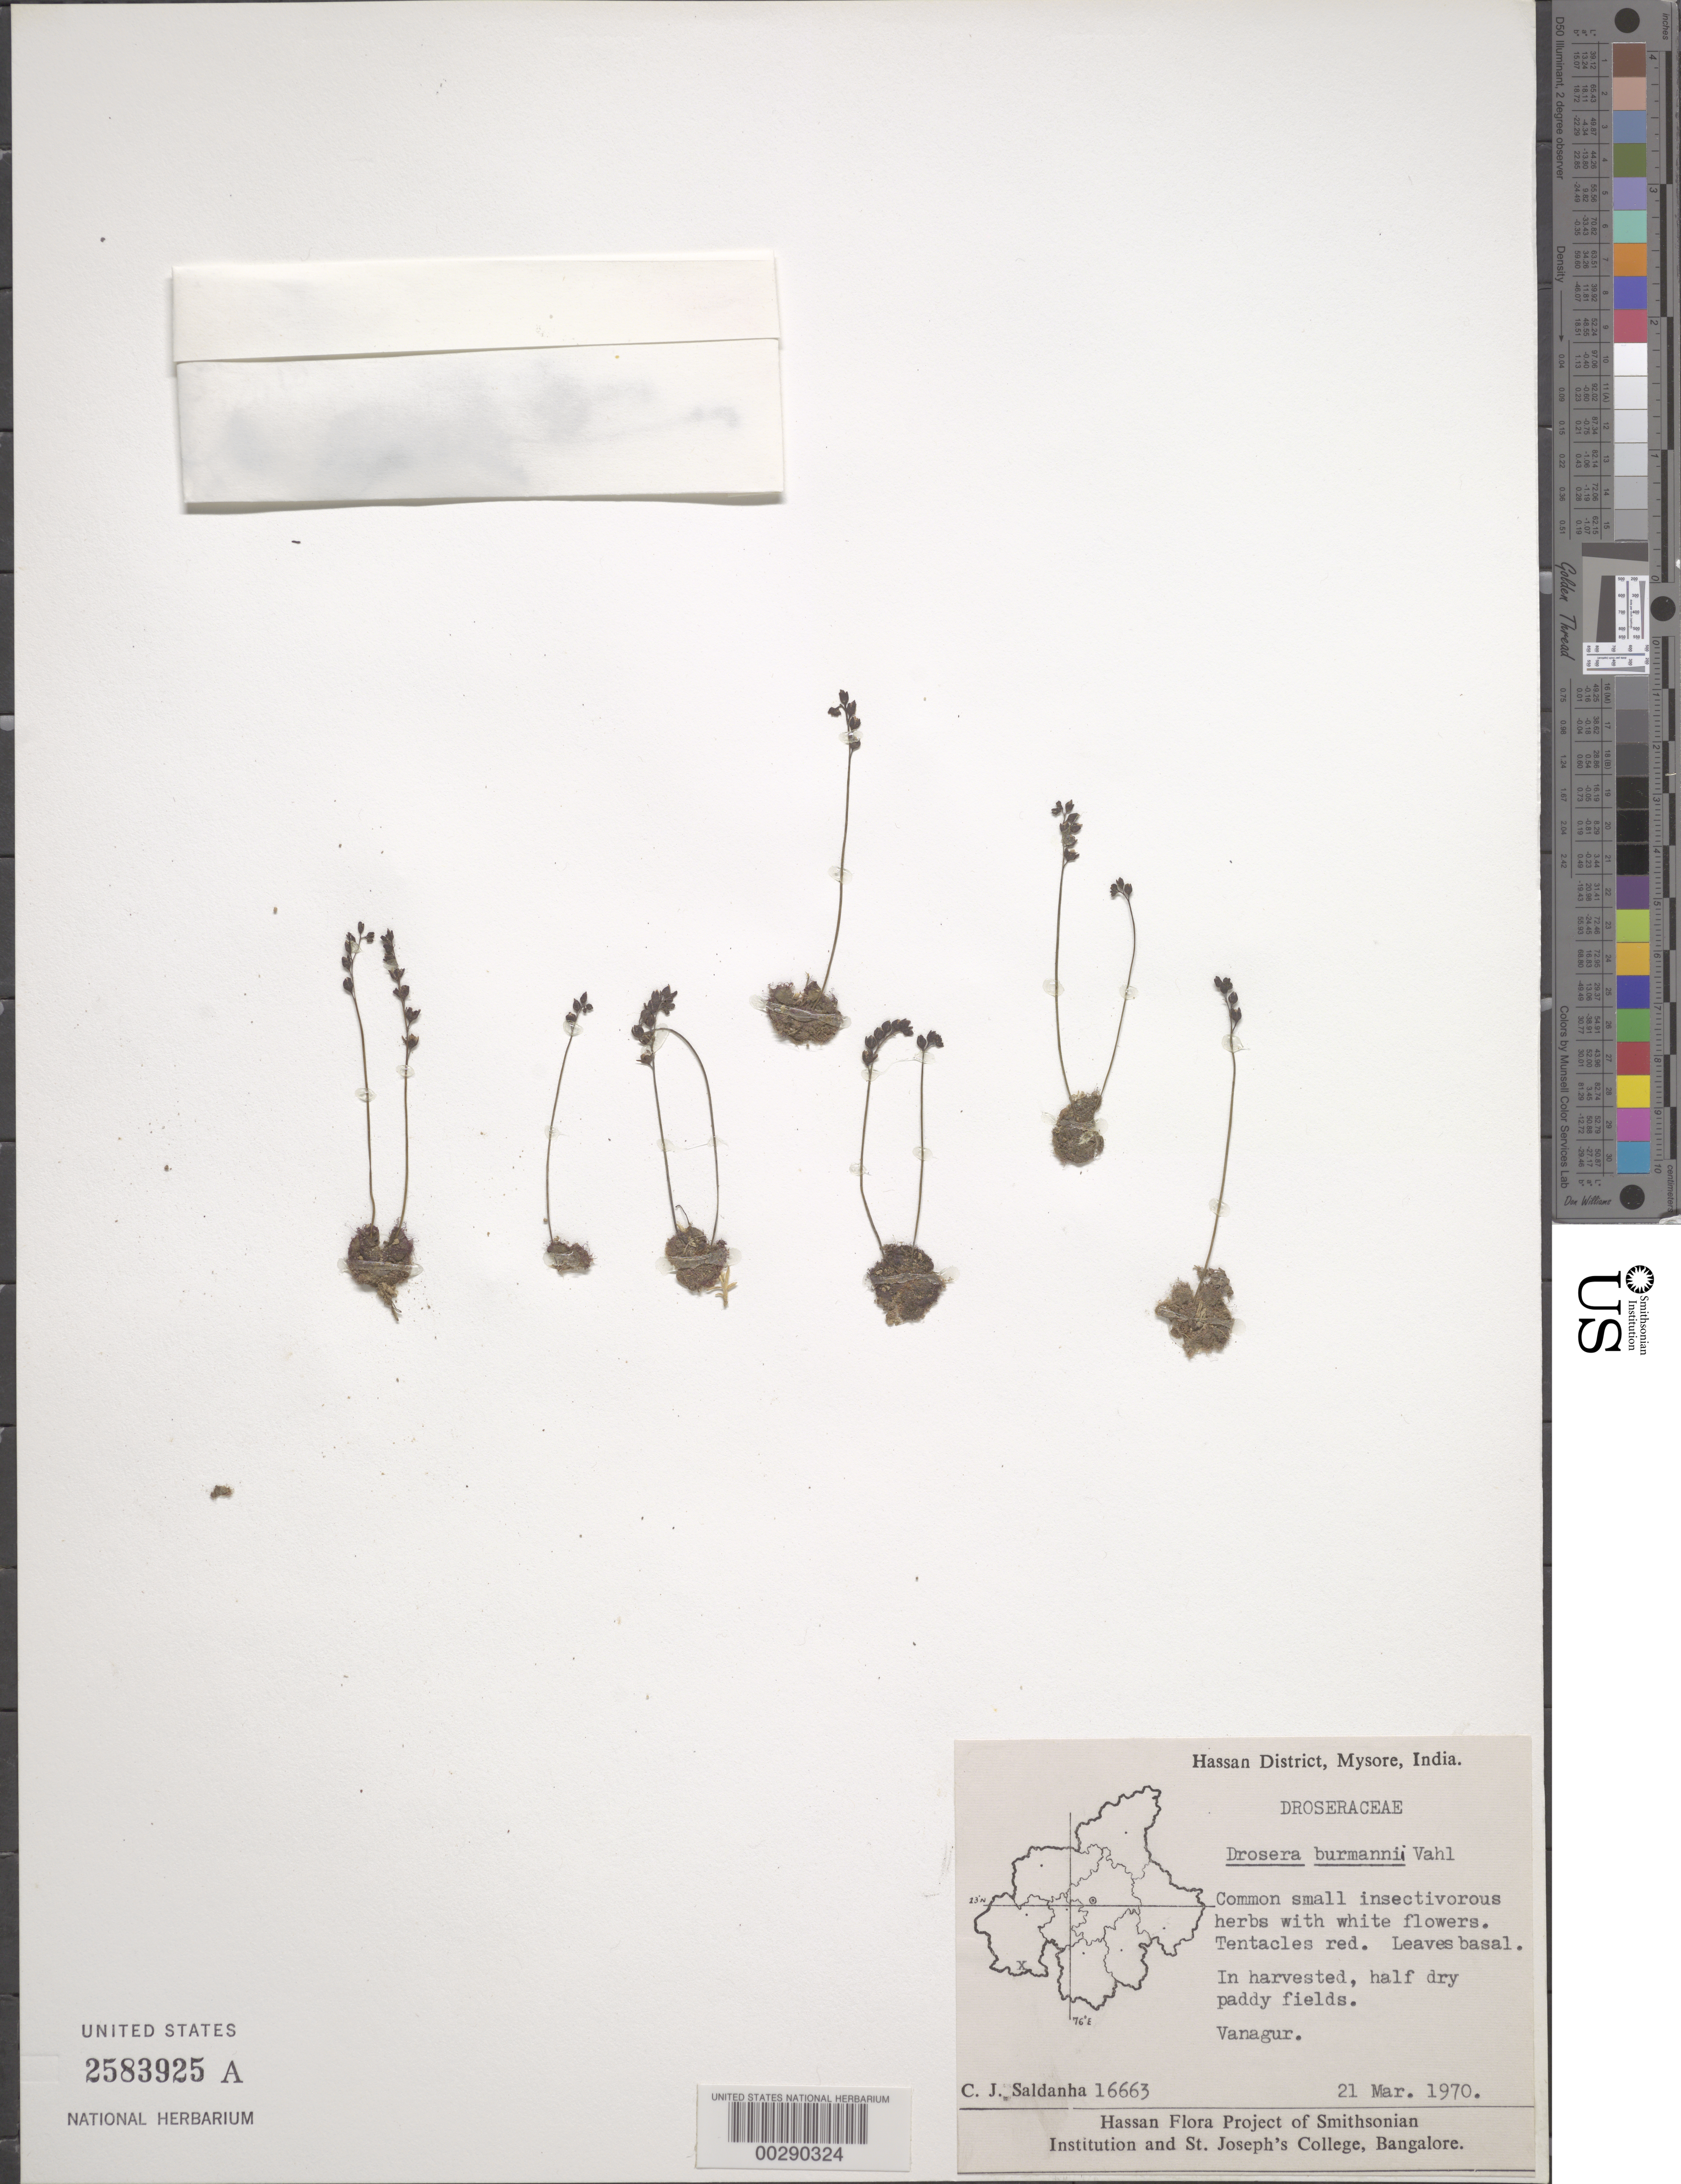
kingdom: Plantae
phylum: Tracheophyta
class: Magnoliopsida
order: Caryophyllales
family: Droseraceae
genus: Drosera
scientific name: Drosera burmannii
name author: Vahl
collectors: C. J. Saldanha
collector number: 16663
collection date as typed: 21 Mar 1970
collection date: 1970-03-21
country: India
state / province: Karnataka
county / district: Hassan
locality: Vanagur, mysore state [mysore state = karnataka.]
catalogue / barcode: US 2583925A